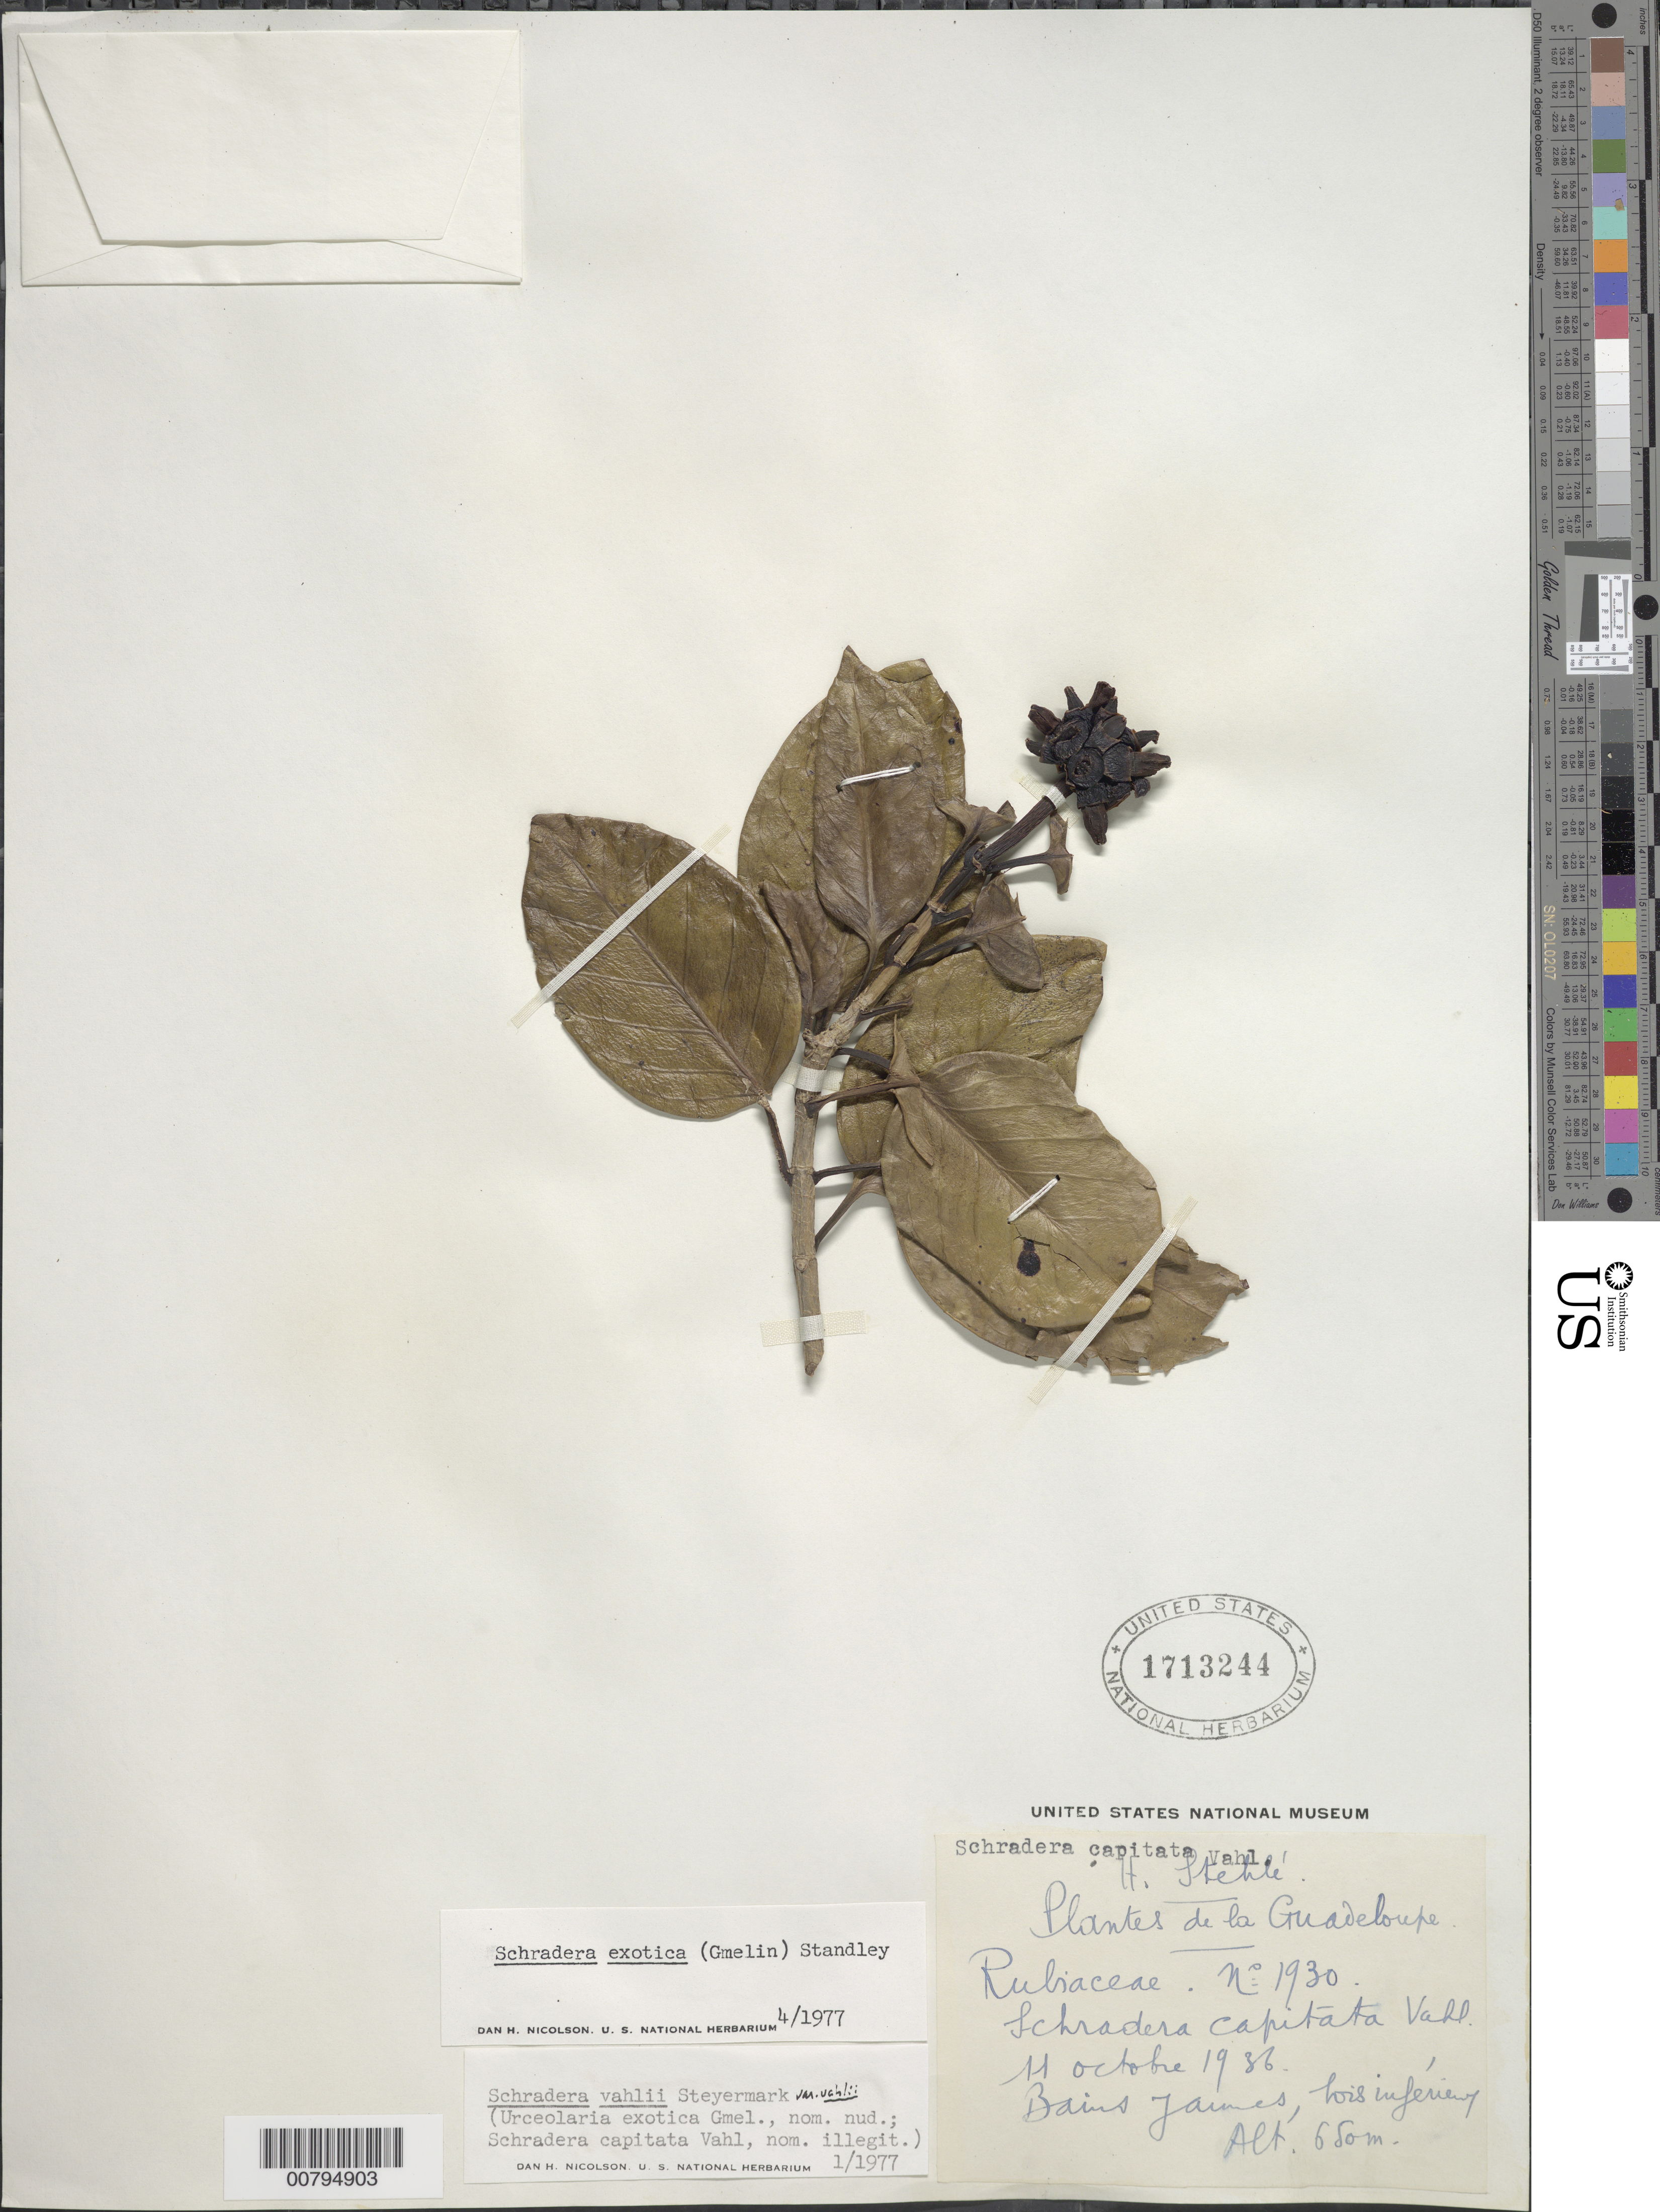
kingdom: Plantae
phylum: Tracheophyta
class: Magnoliopsida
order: Gentianales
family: Rubiaceae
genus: Schradera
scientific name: Schradera exotica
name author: (J.F. Gmel.) Standl.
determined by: Nicolson, Dan H.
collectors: H. Stehlé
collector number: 1930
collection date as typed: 11 Oct 1936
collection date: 1936-10-11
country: Guadeloupe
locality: Bains James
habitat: Bois inférieur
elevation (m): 650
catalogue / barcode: US 1713244